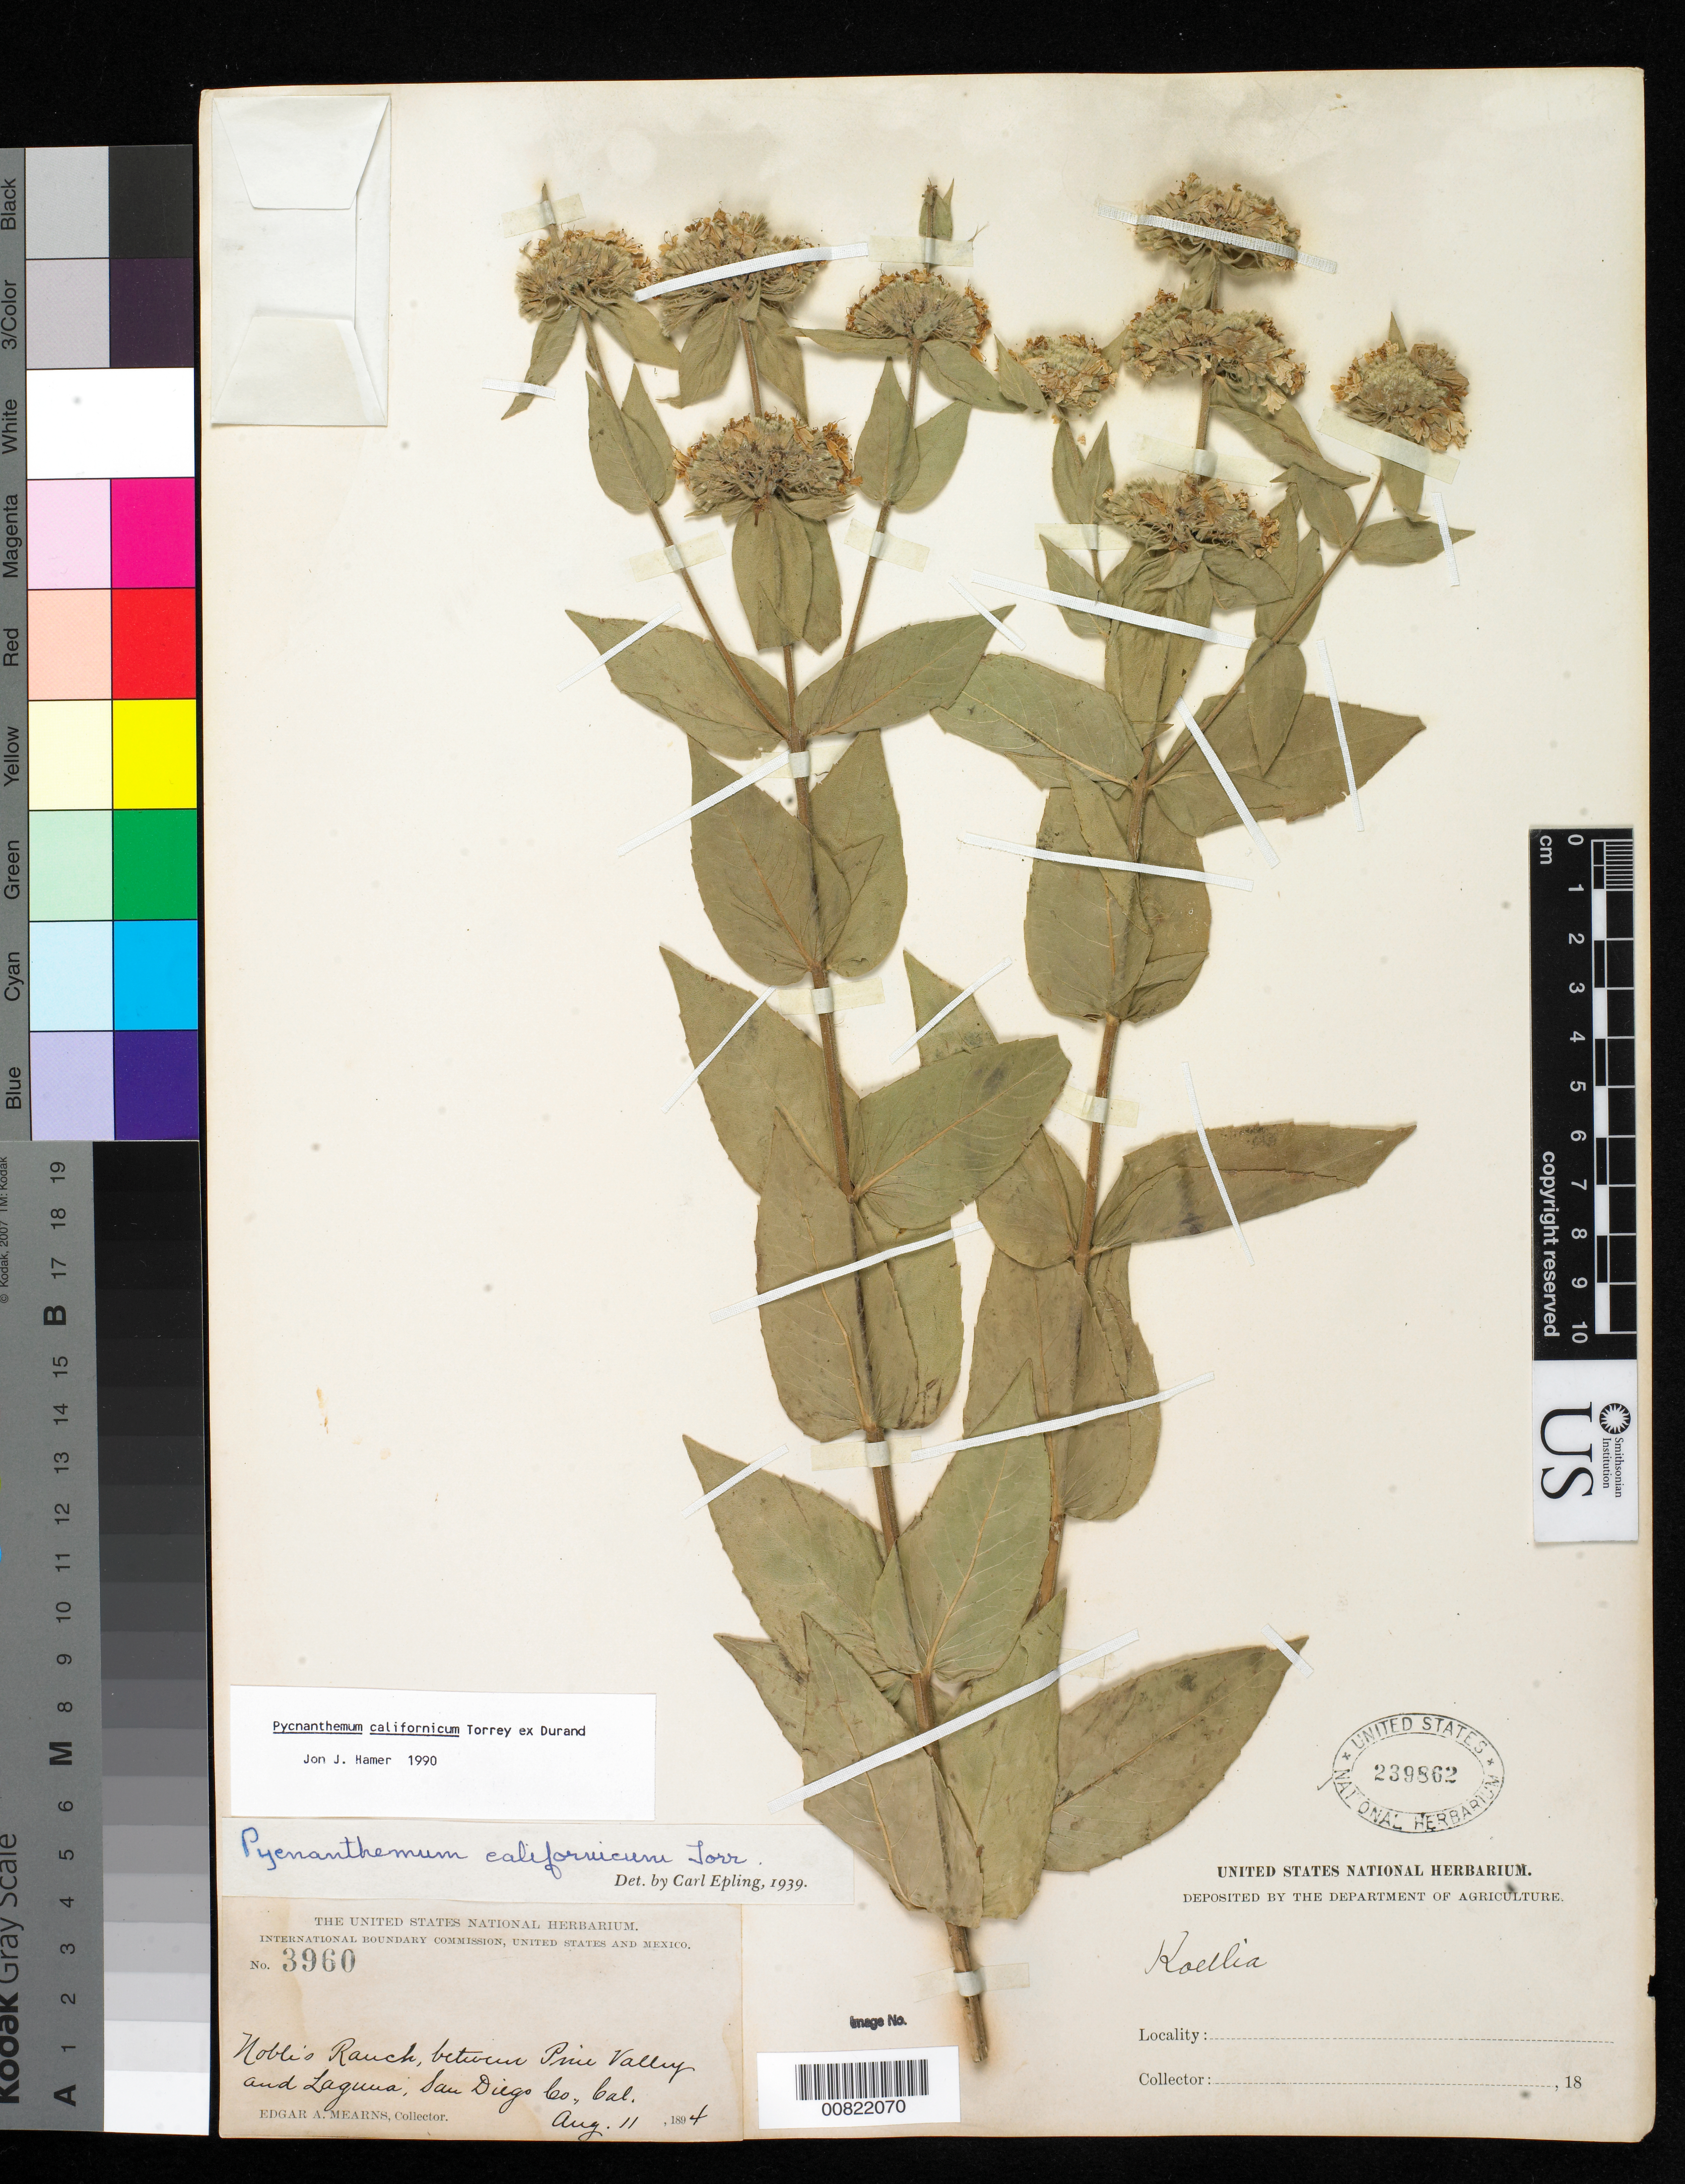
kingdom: Plantae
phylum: Tracheophyta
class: Magnoliopsida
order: Lamiales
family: Lamiaceae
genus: Pycnanthemum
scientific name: Pycnanthemum californicum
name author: Torr. ex Durand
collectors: E. A. Mearns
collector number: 3960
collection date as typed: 11 Aug 1894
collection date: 1894-08-11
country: United States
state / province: California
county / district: San Diego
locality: Noble's Ranch, between Pine Valley and Laguna, San Diego County, California.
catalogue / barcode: US 239862